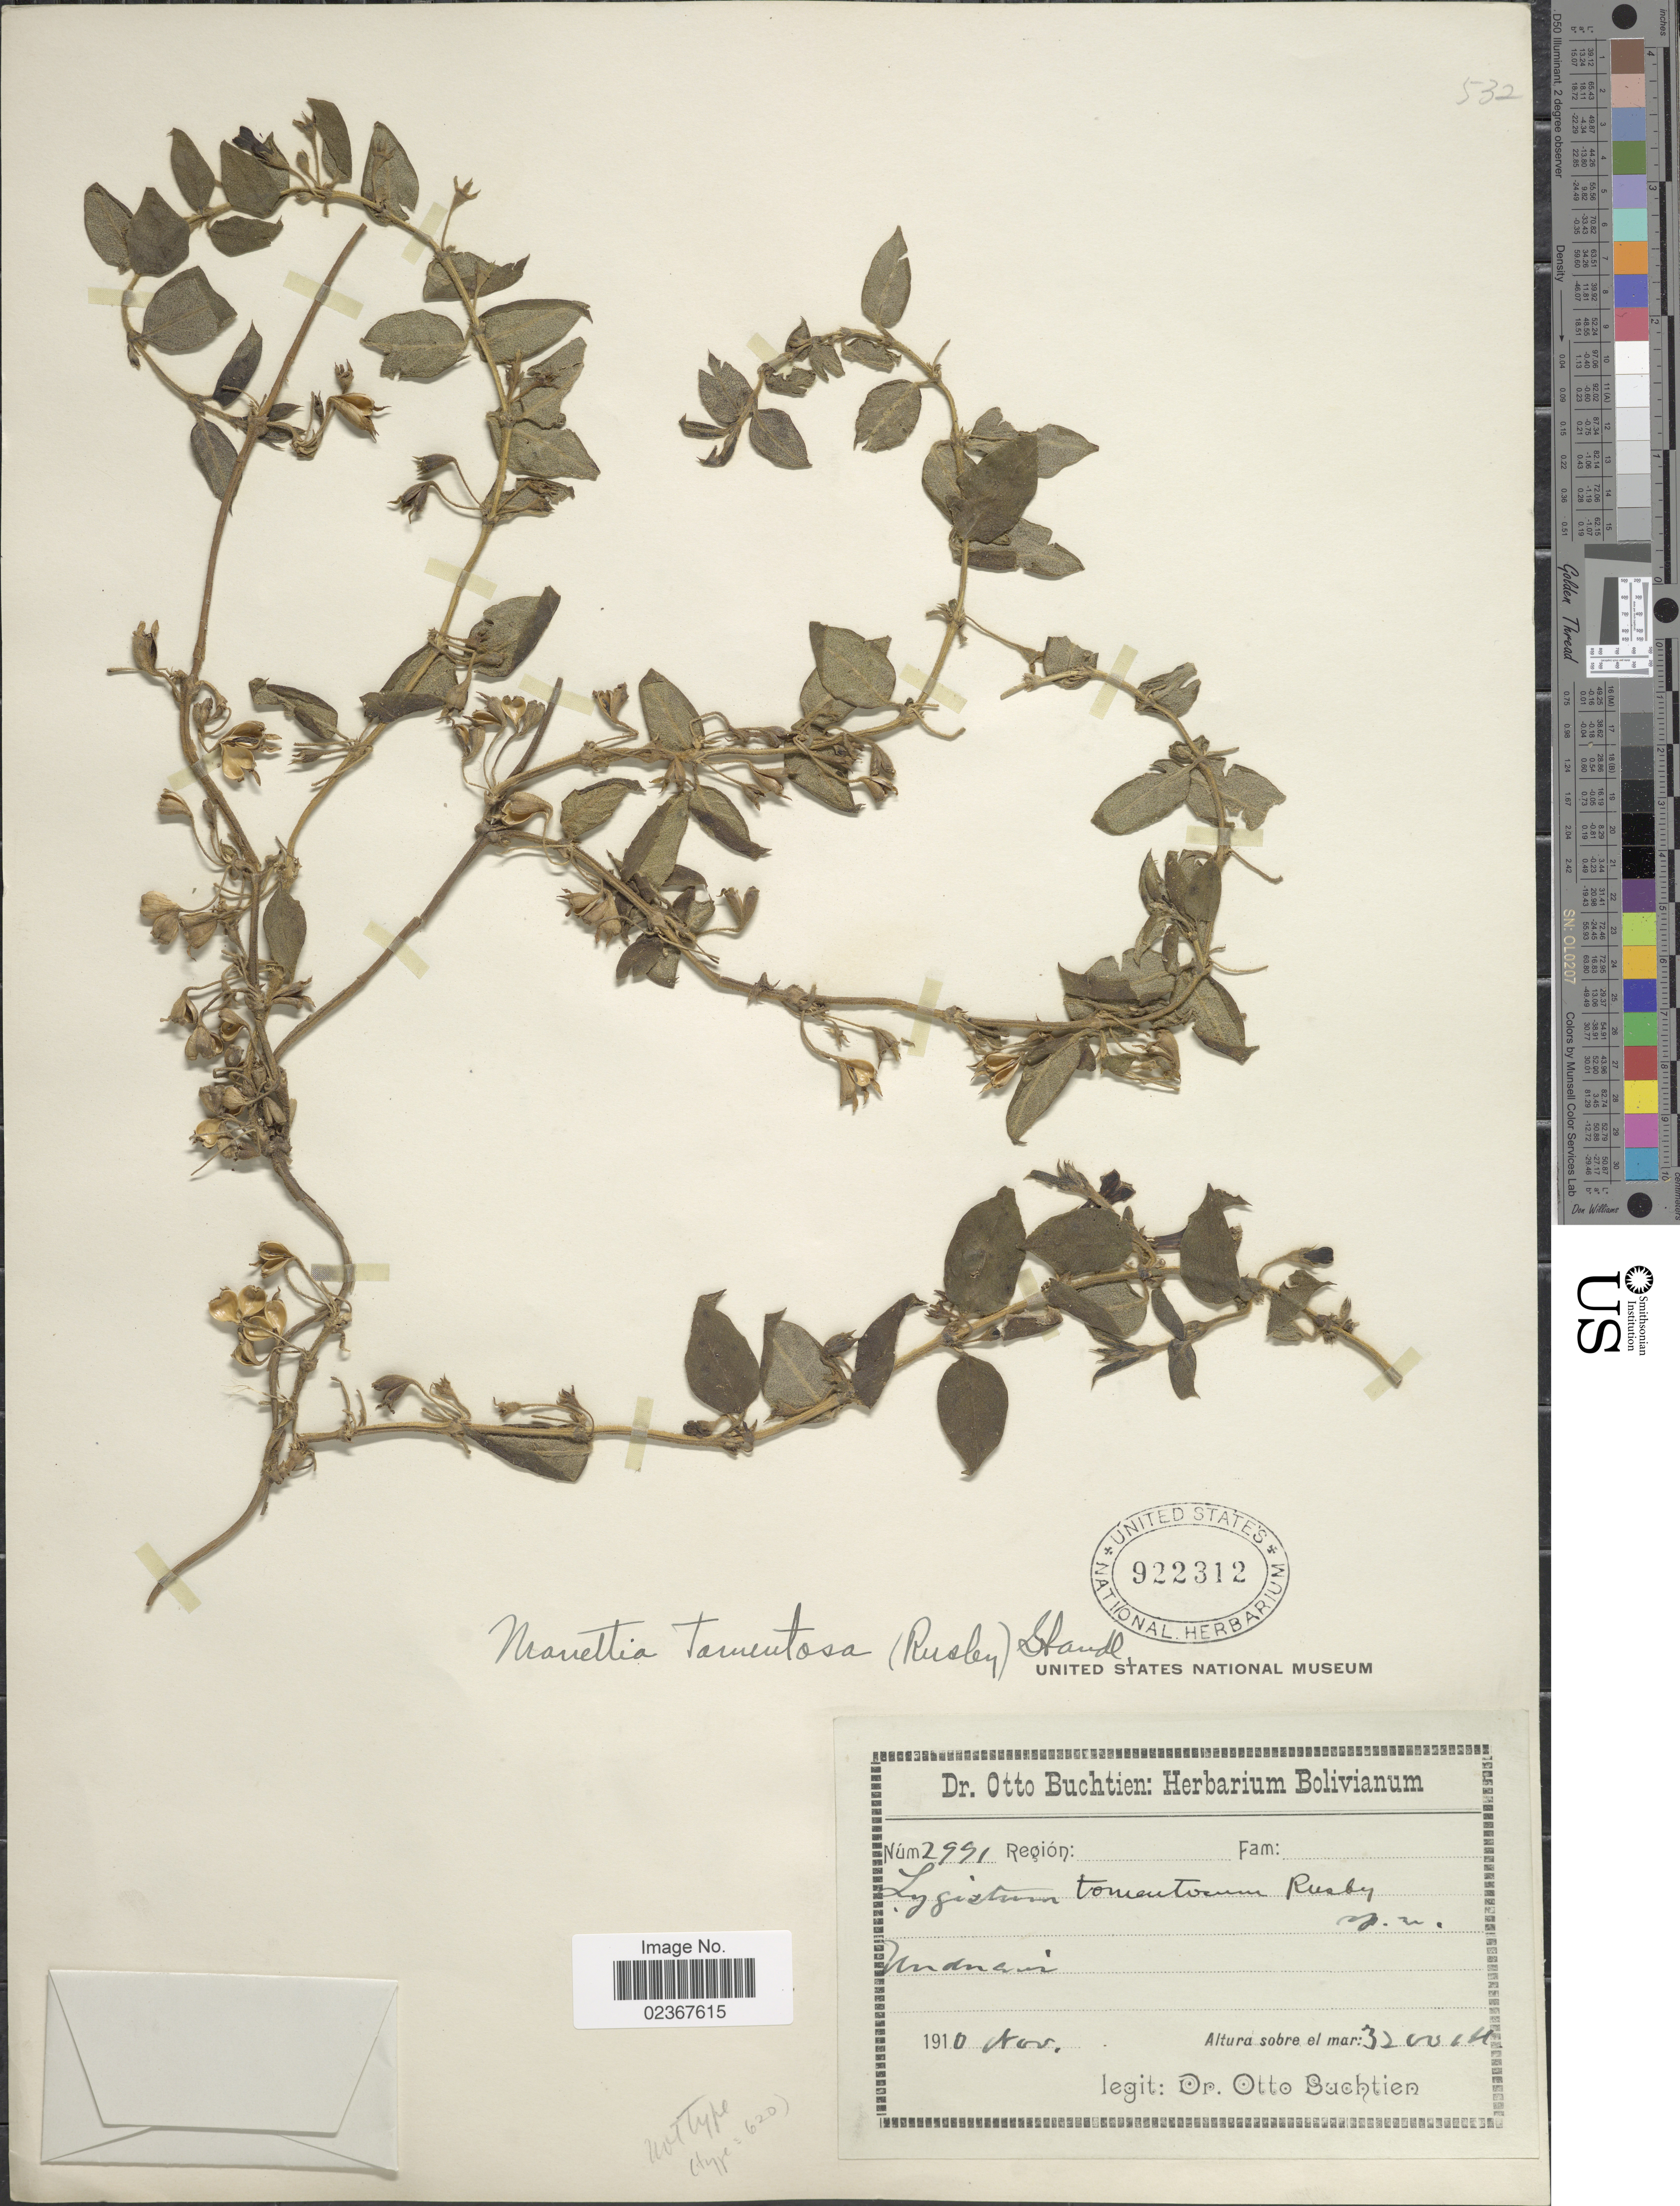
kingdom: Plantae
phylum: Tracheophyta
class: Magnoliopsida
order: Gentianales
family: Rubiaceae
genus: Manettia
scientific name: Manettia tomentosa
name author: (Rusby) Standl.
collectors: O. Buchtien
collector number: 2991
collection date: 1910-11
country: Bolivia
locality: Unduavi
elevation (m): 3200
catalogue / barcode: US 922312